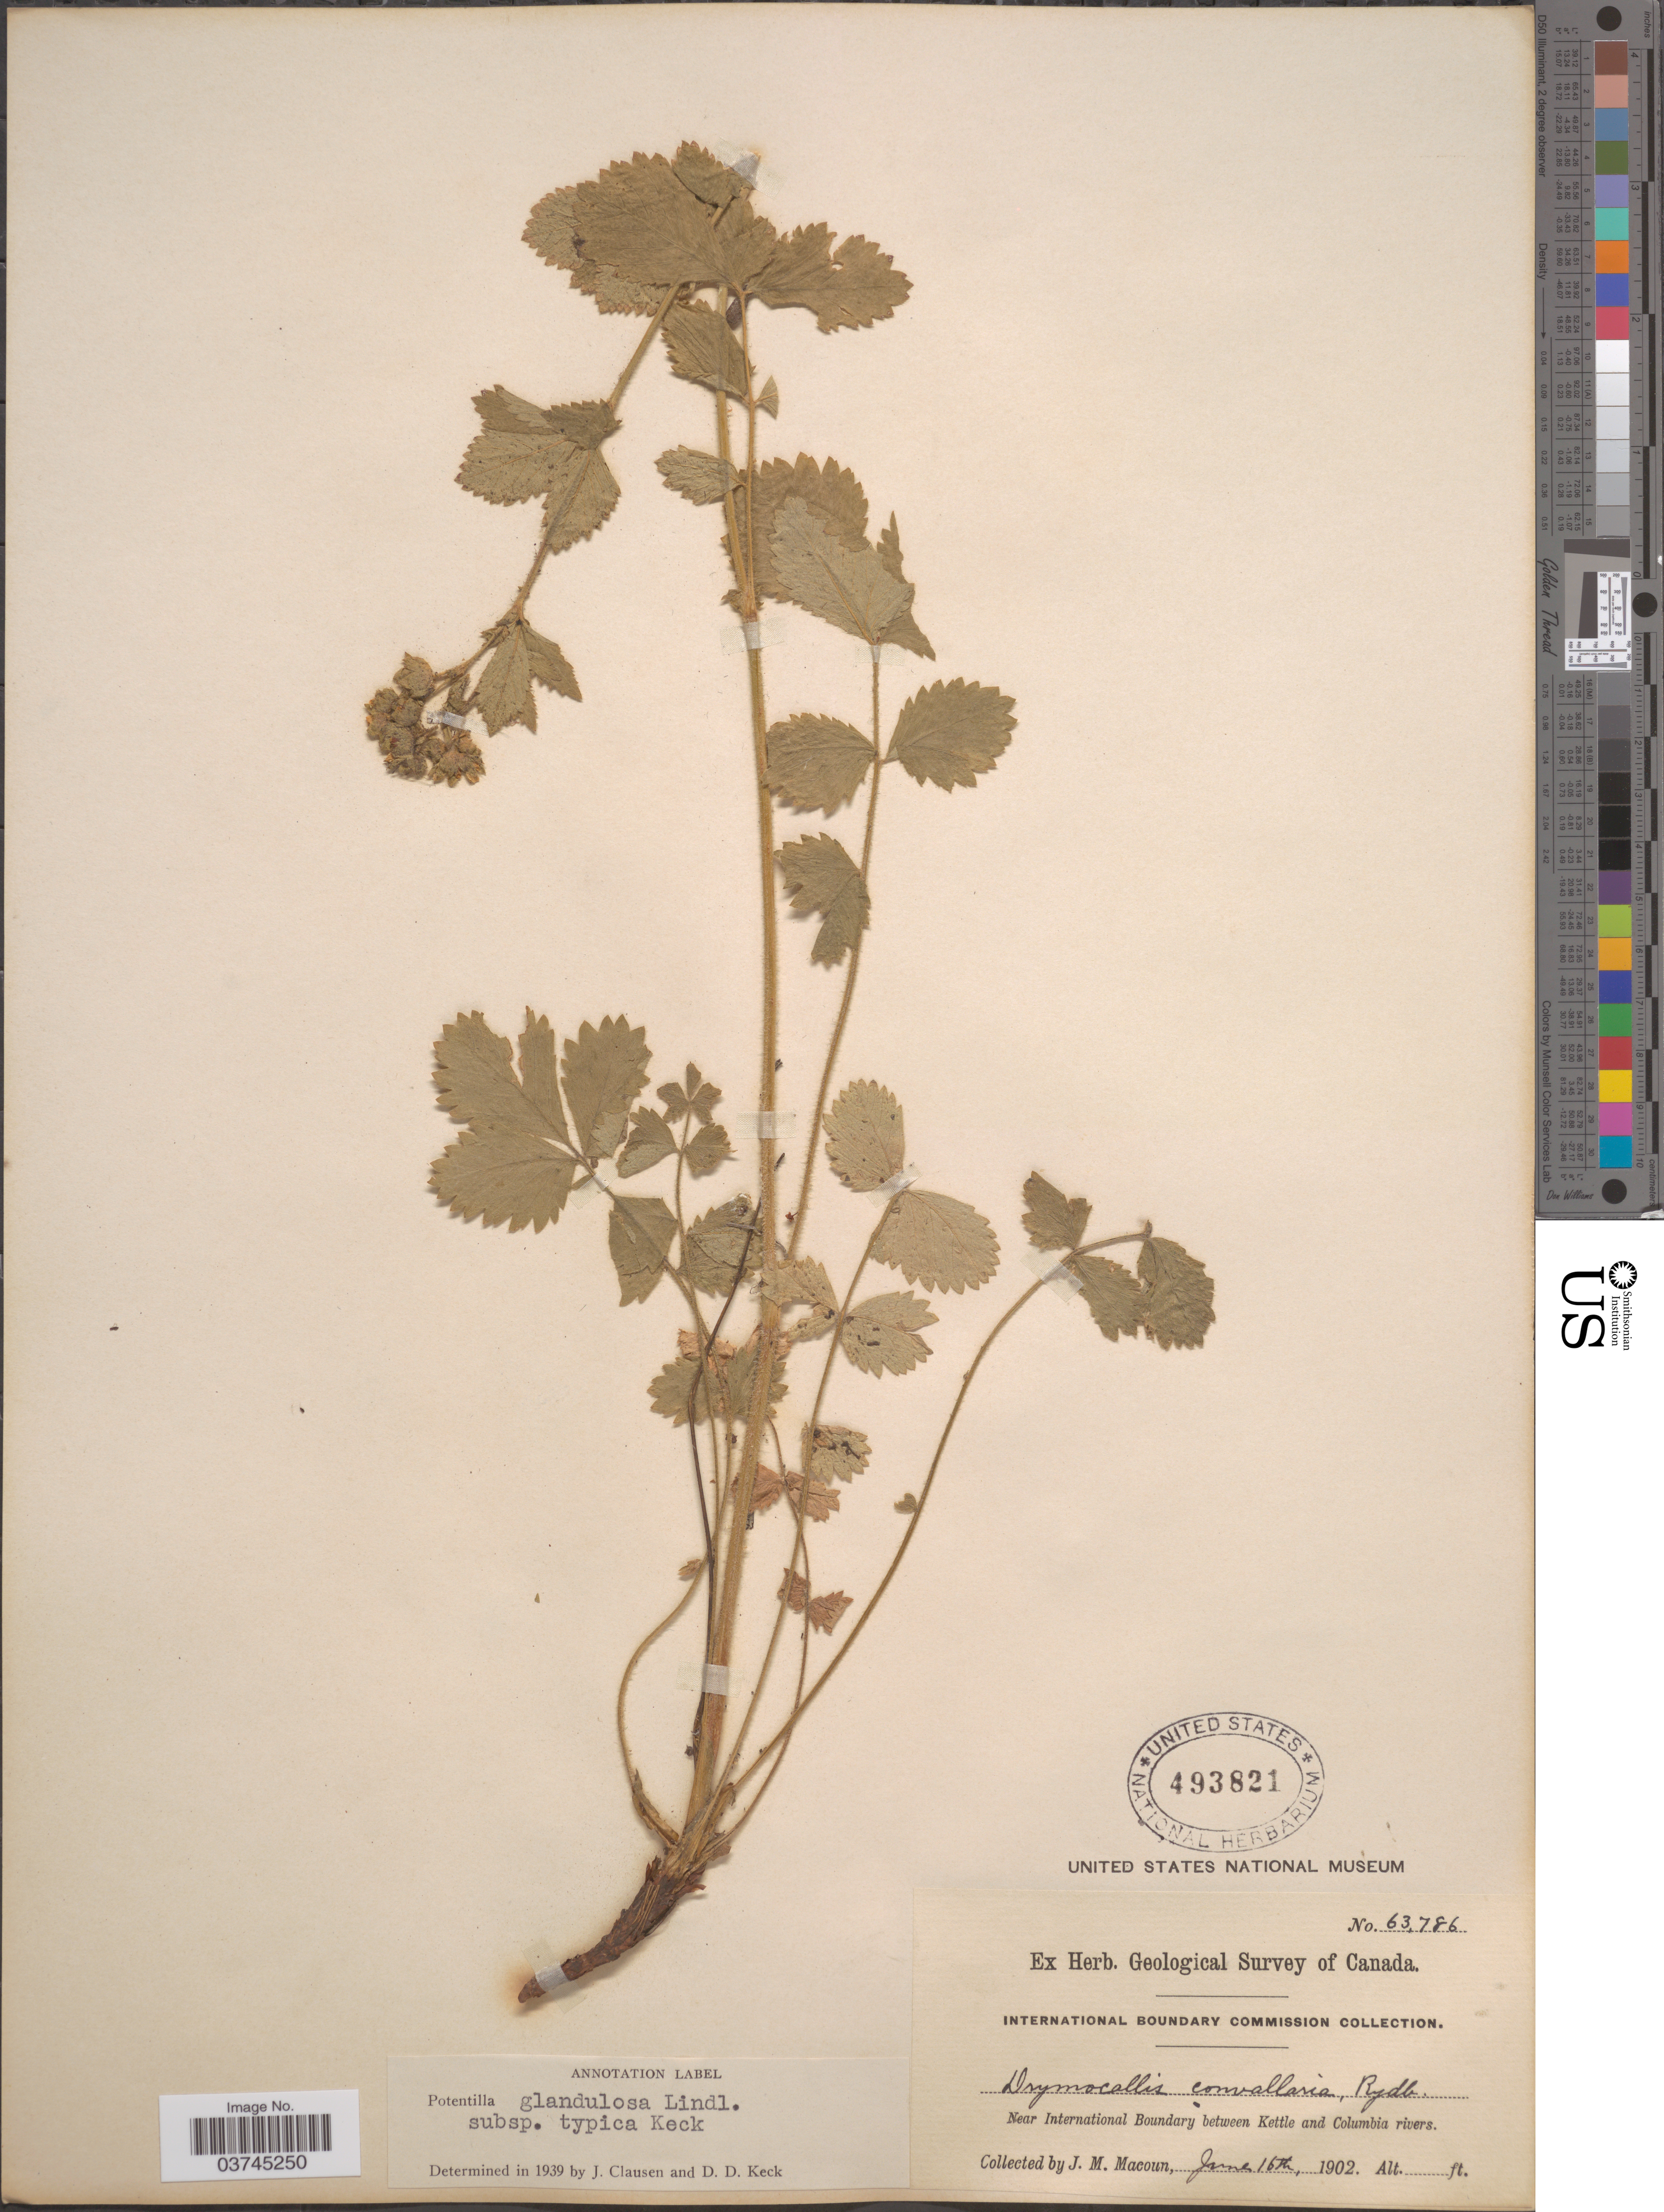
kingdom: Plantae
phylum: Tracheophyta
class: Magnoliopsida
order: Rosales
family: Rosaceae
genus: Drymocallis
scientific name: Drymocallis glandulosa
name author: (Lindl.) Rydb.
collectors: J. M. Macoun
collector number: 63786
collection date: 1902-06-16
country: Canada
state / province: British Columbia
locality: Near International Boundary between Kettle and Columbia rivers.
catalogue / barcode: US 493821